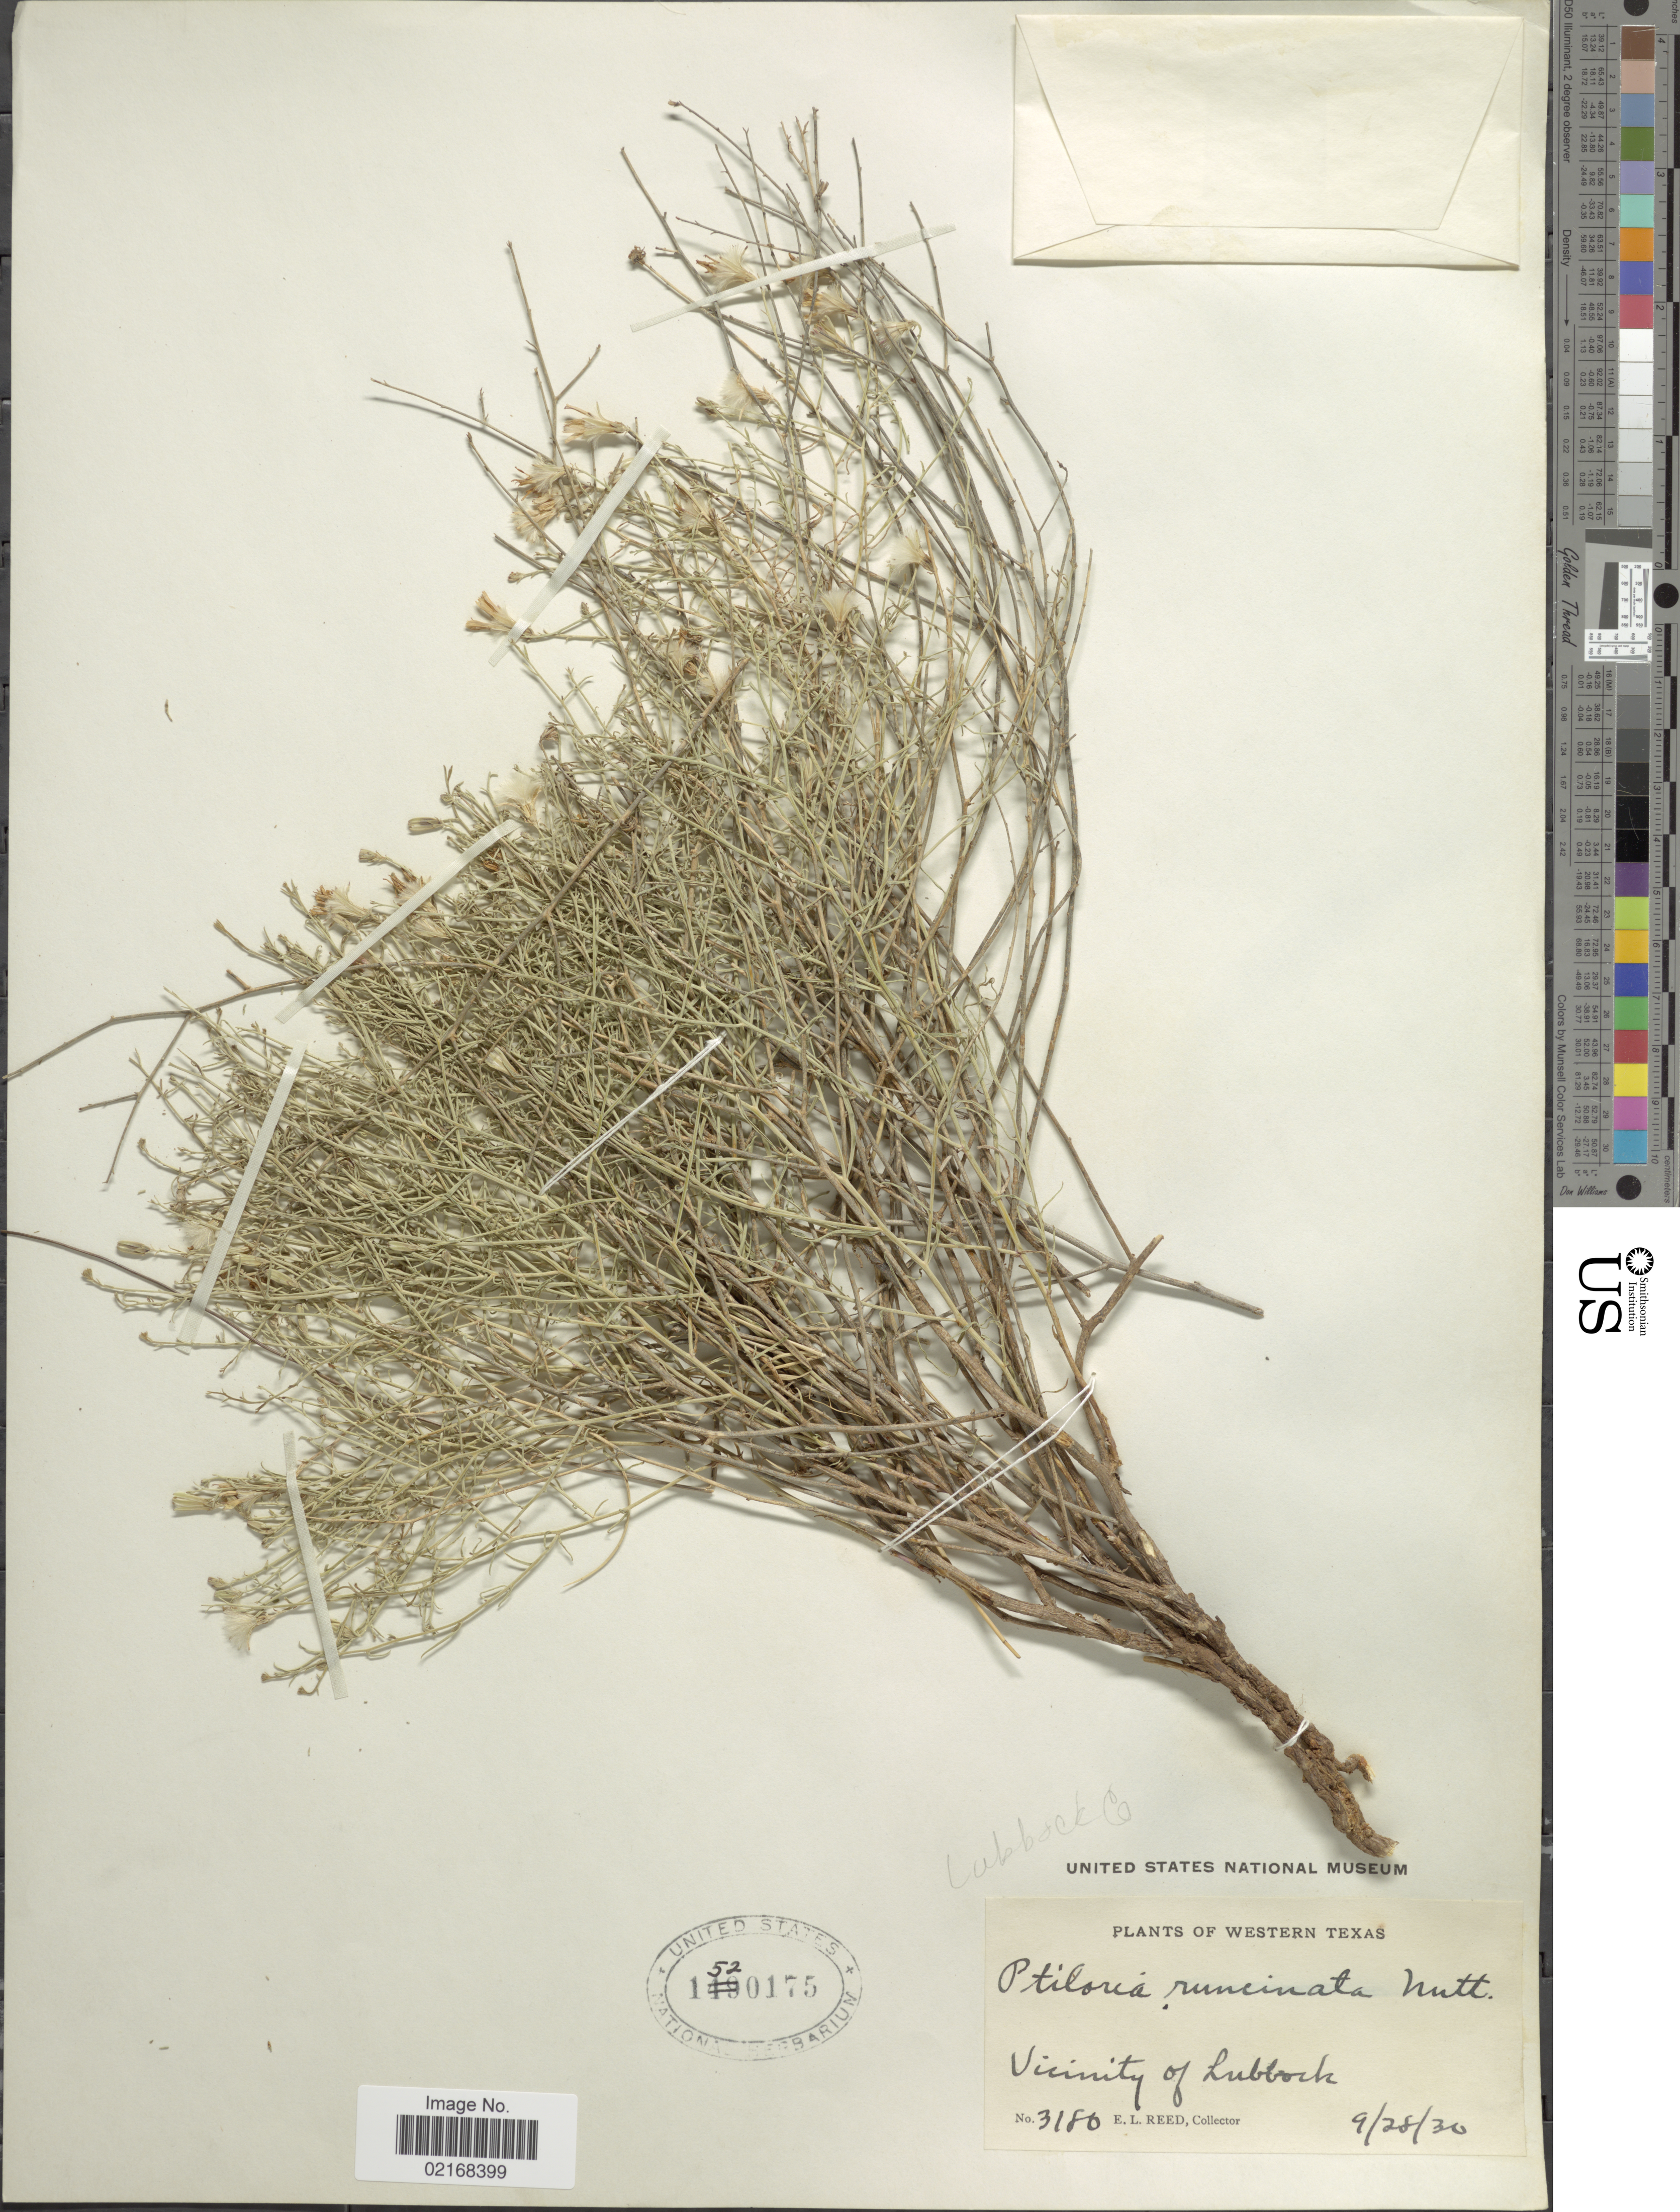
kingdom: Plantae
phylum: Tracheophyta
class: Magnoliopsida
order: Asterales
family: Asteraceae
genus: Stephanomeria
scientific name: Stephanomeria runcinata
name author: Nutt.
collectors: E. Reed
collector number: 3180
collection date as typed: Transcribed d/m/y: 28/9/30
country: United States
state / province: Texas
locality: Western Texas, Vicinity of Lubbock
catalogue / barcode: US 1520175